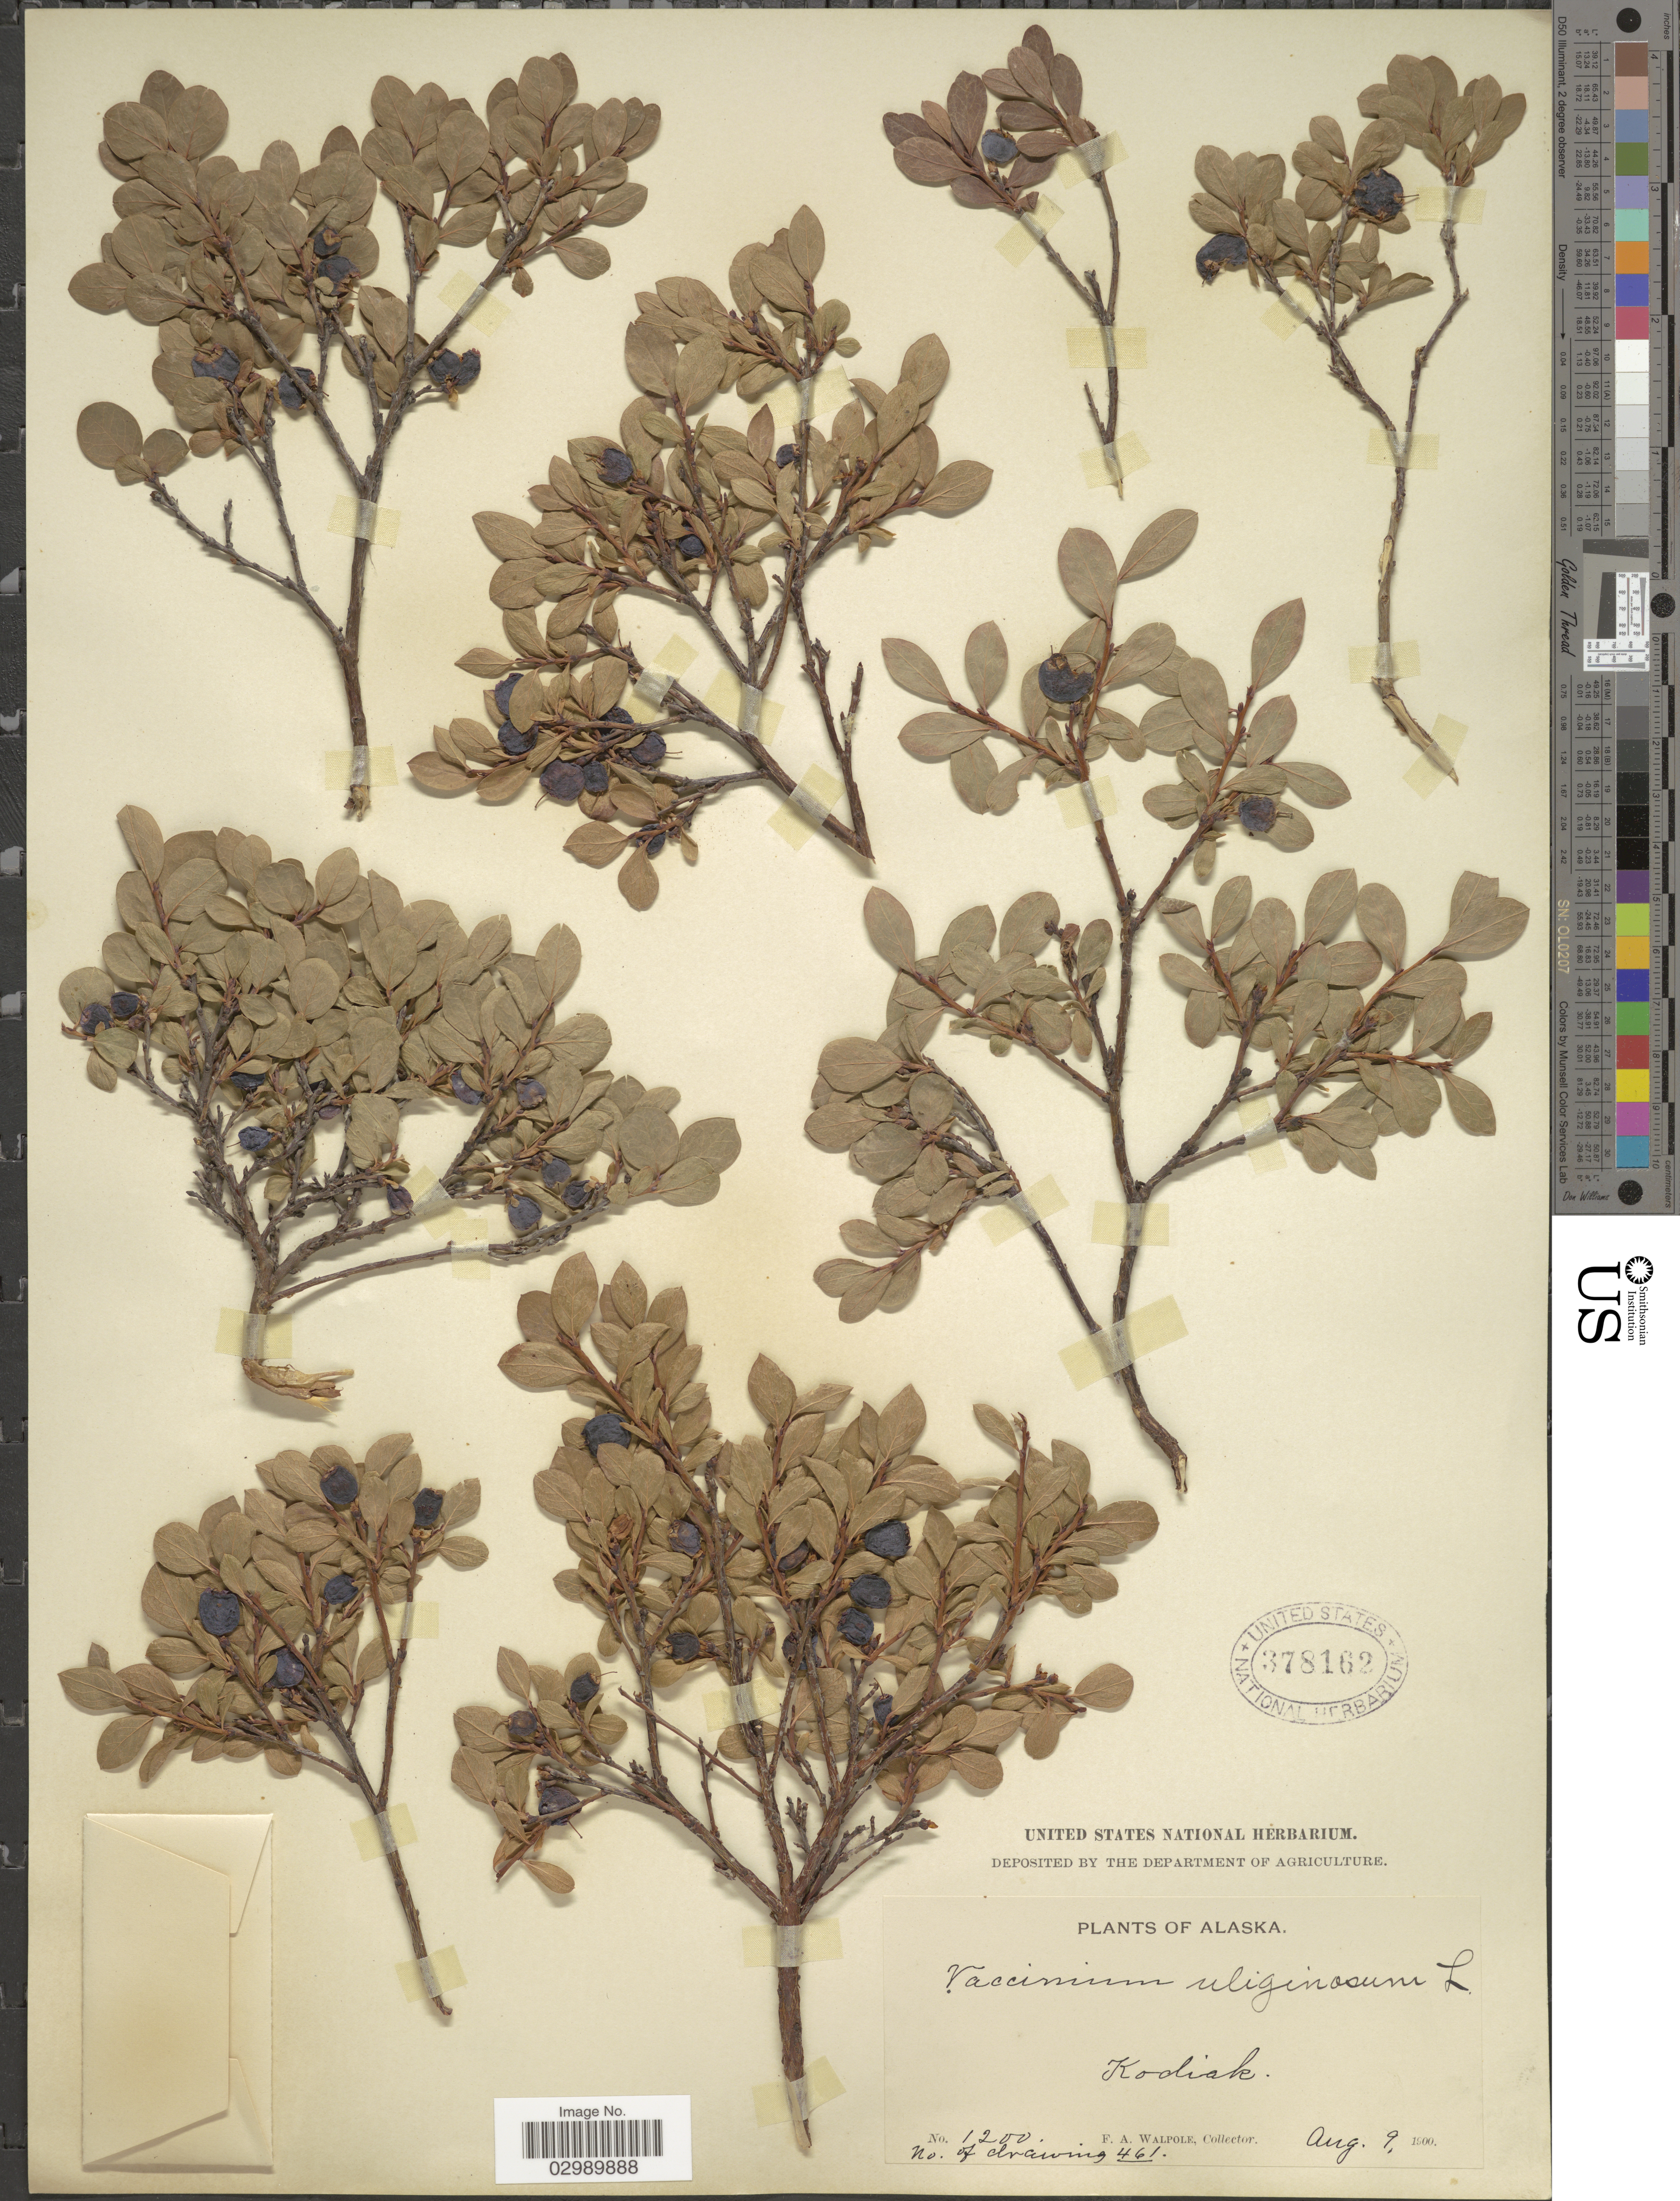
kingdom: Plantae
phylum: Tracheophyta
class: Magnoliopsida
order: Ericales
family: Ericaceae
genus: Vaccinium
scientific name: Vaccinium uliginosum var. alpinum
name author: Bigelow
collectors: F. Walpole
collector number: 1200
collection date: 1900-08-09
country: United States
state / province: Alaska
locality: Kodiak.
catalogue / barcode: US 378162